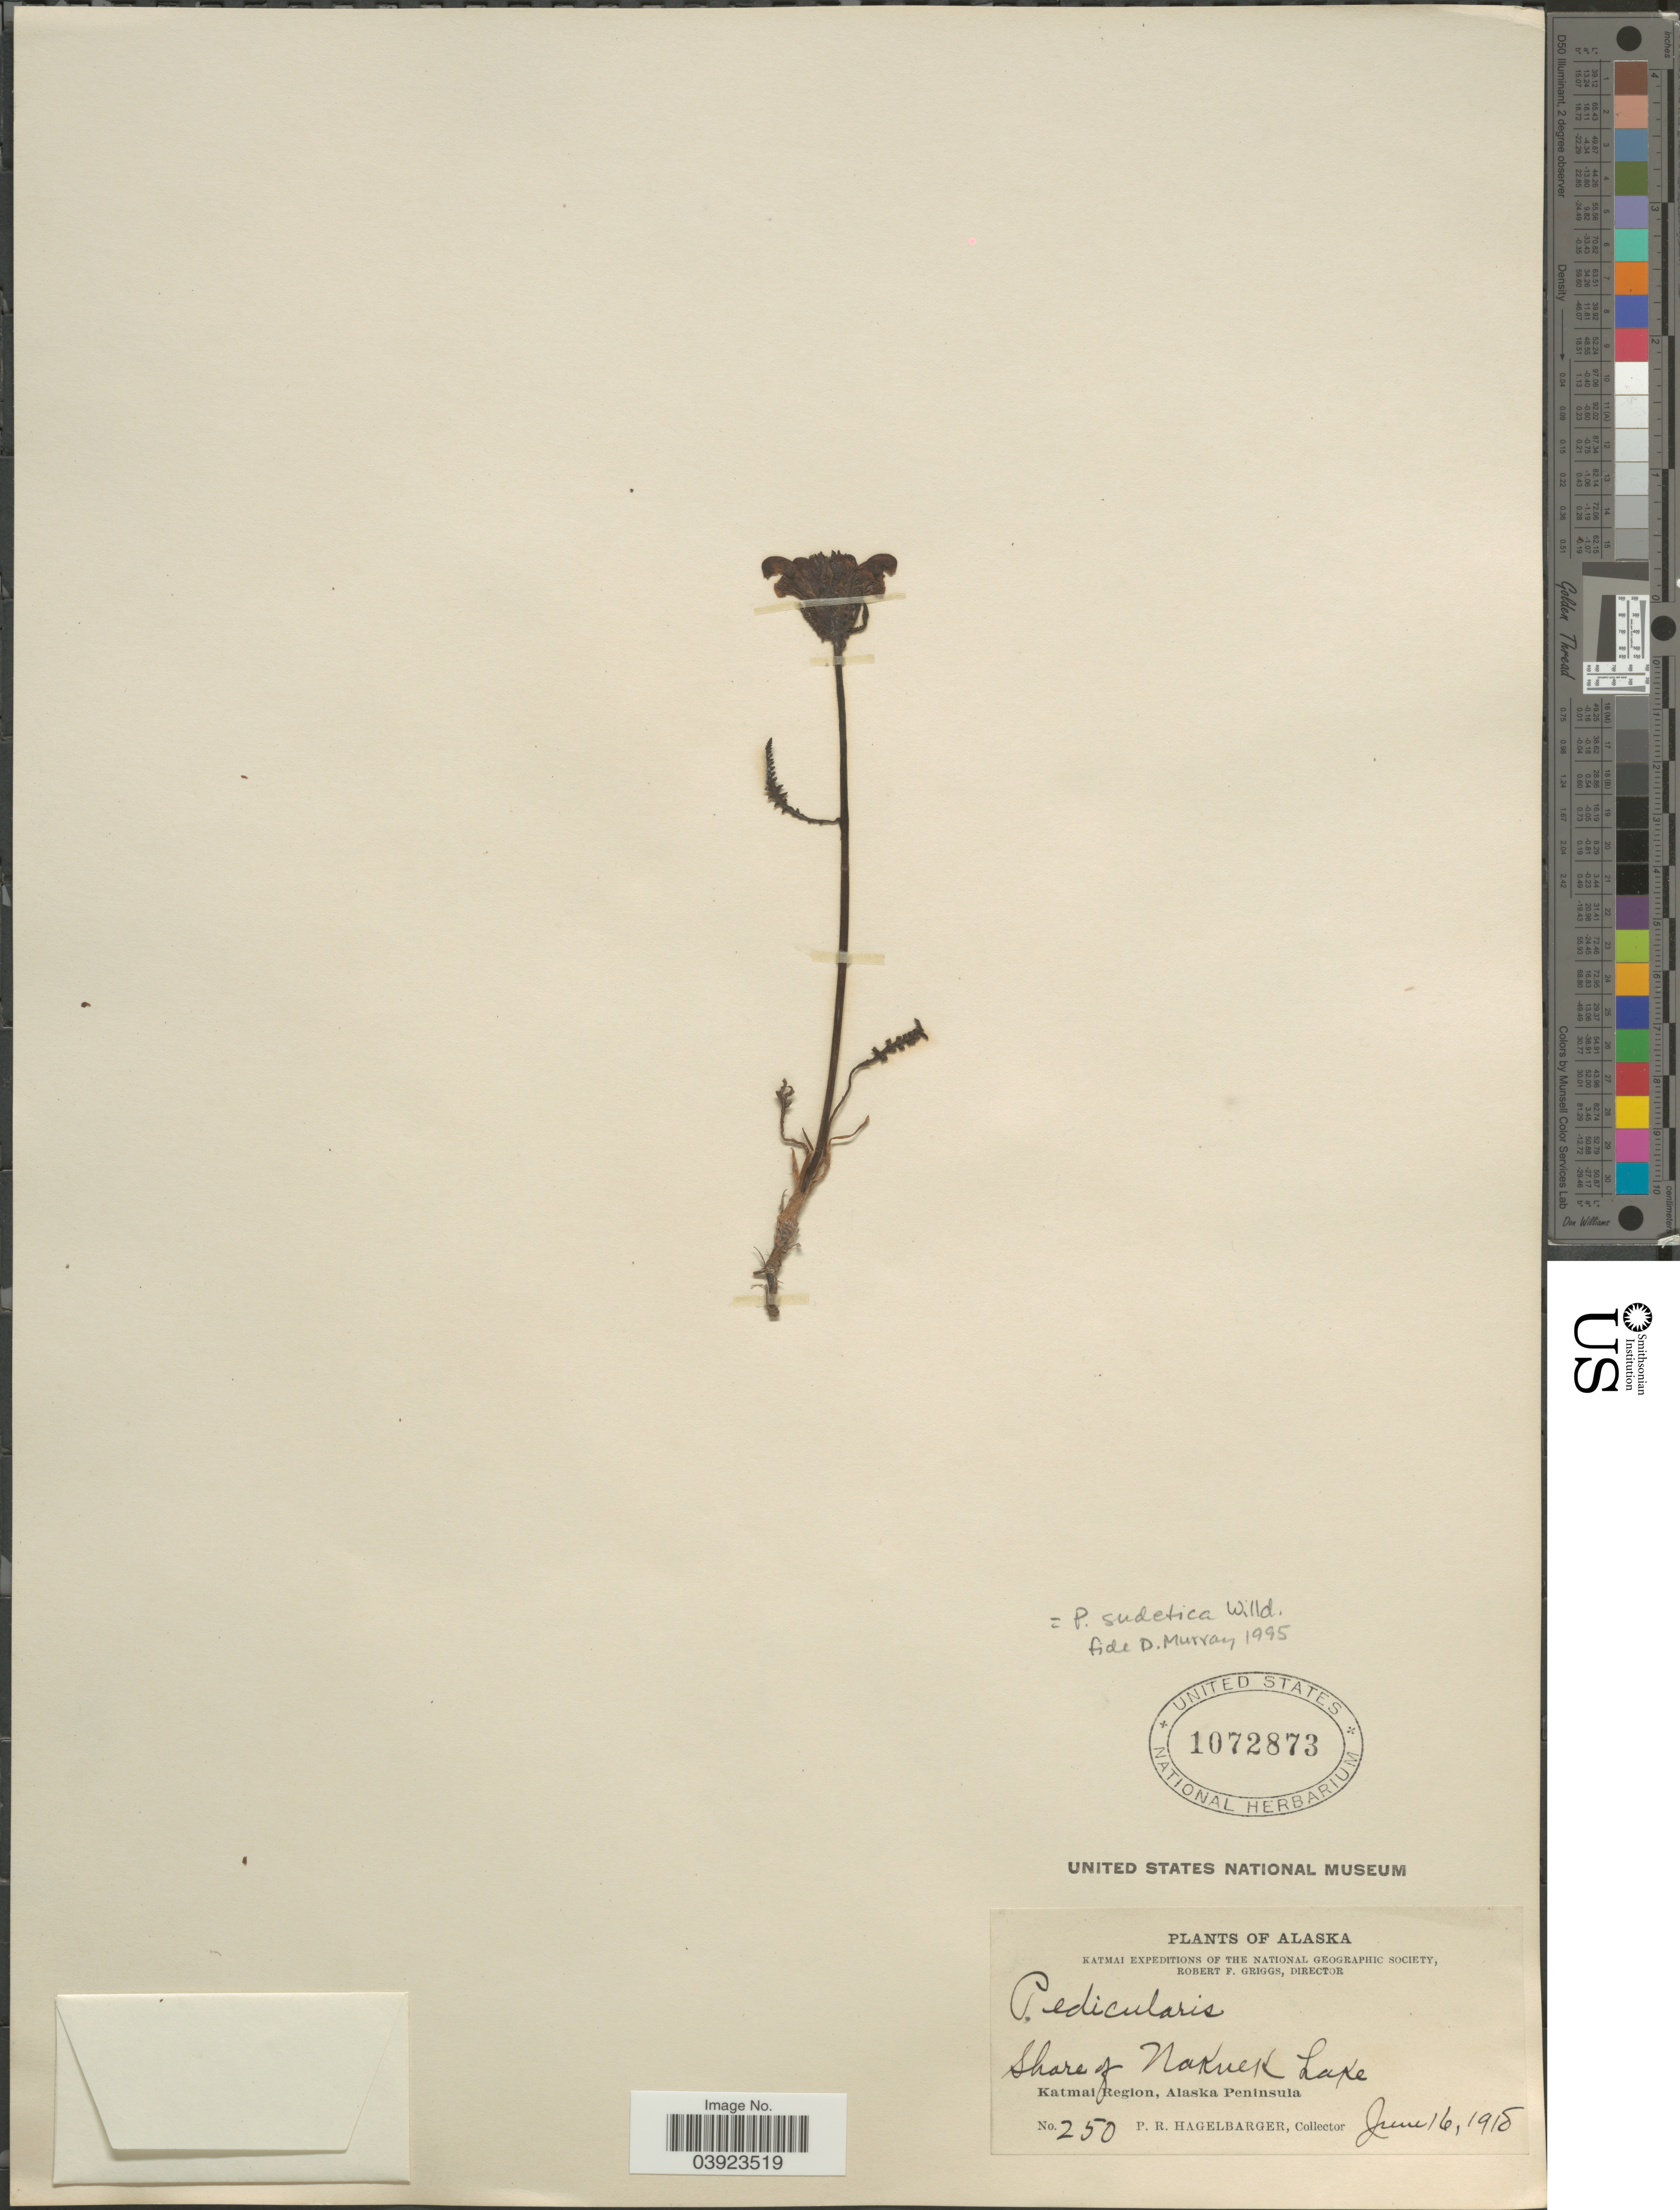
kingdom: Plantae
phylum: Tracheophyta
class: Magnoliopsida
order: Lamiales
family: Orobanchaceae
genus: Pedicularis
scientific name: Pedicularis sudetica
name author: Willd.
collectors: P. Hagelbarger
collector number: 250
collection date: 1918-06-16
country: United States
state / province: Alaska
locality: Shore of Nakuek Lake. Katmai Region. Alaska Peninsula.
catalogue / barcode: US 1072873